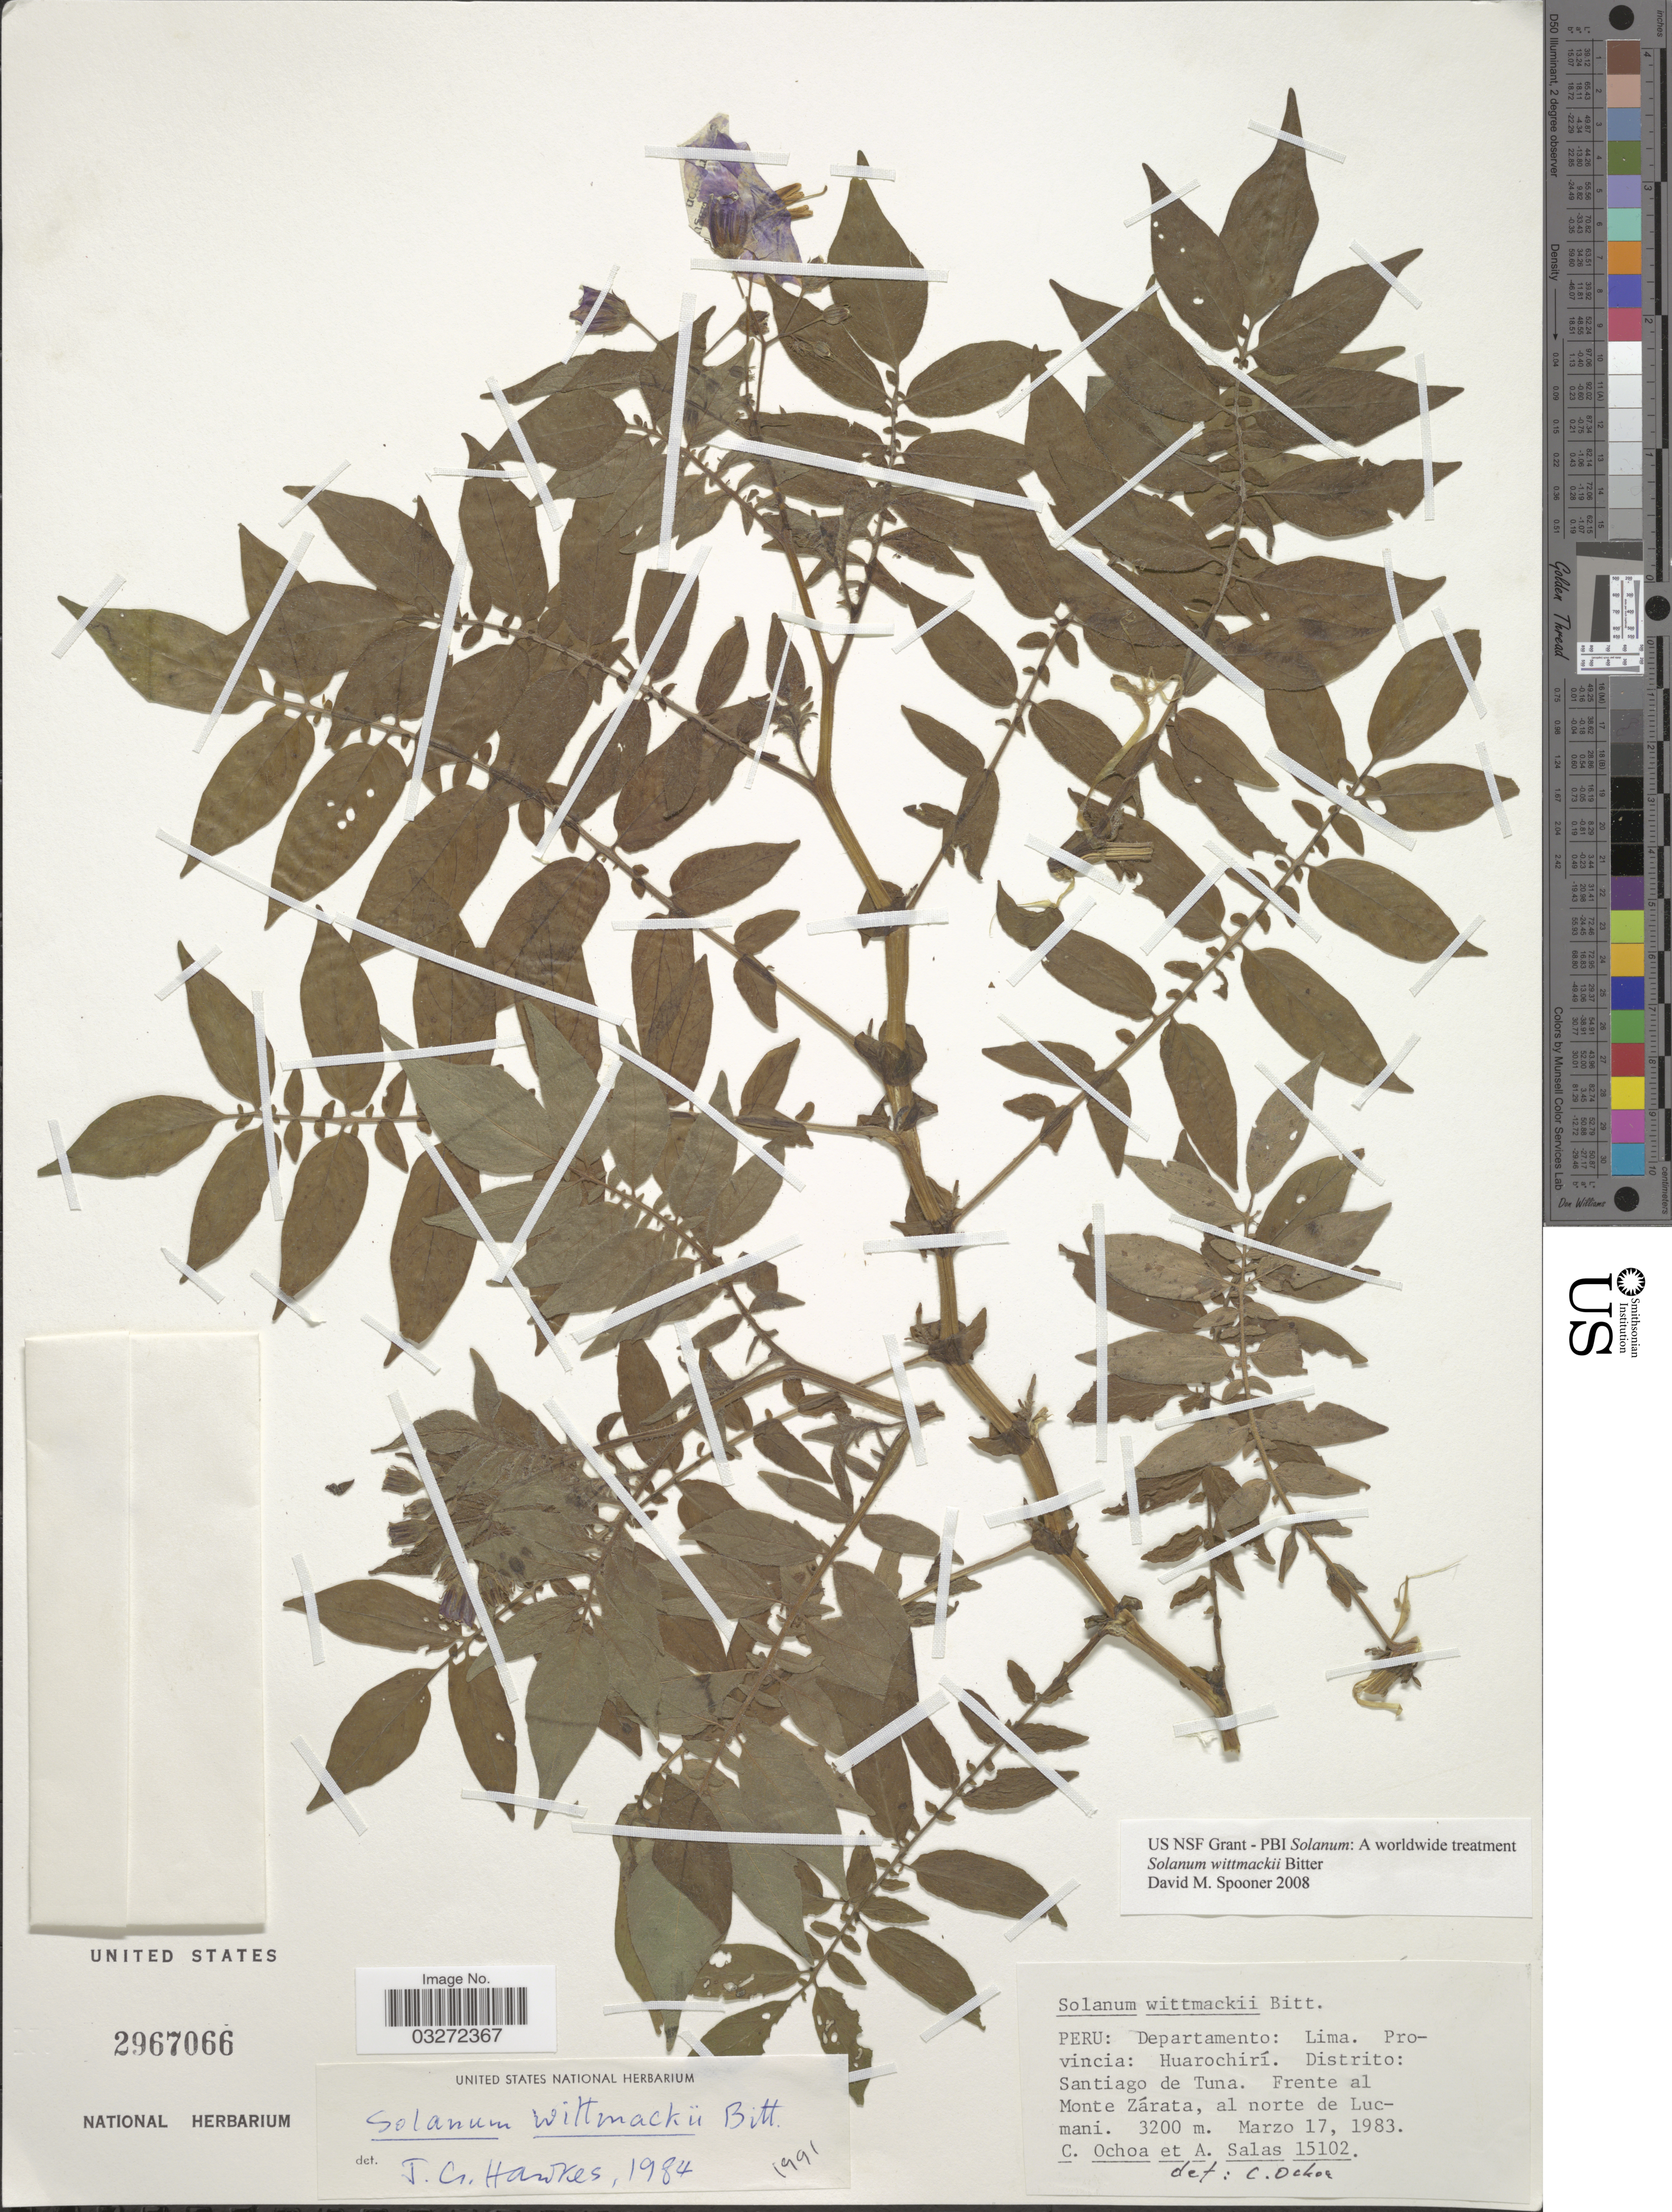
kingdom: Plantae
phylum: Tracheophyta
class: Magnoliopsida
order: Solanales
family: Solanaceae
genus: Solanum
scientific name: Solanum wittmackii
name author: Bitter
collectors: C. Ochoa & A. Salas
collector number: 15102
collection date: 1983-03-17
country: Peru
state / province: Lima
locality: Departamento: Lima. Provincia: Huarochirí. Distrito: Santiago de Tuna. Frente al Monte Zárata, al norte de Lucmani.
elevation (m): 3200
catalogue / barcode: US 2967066